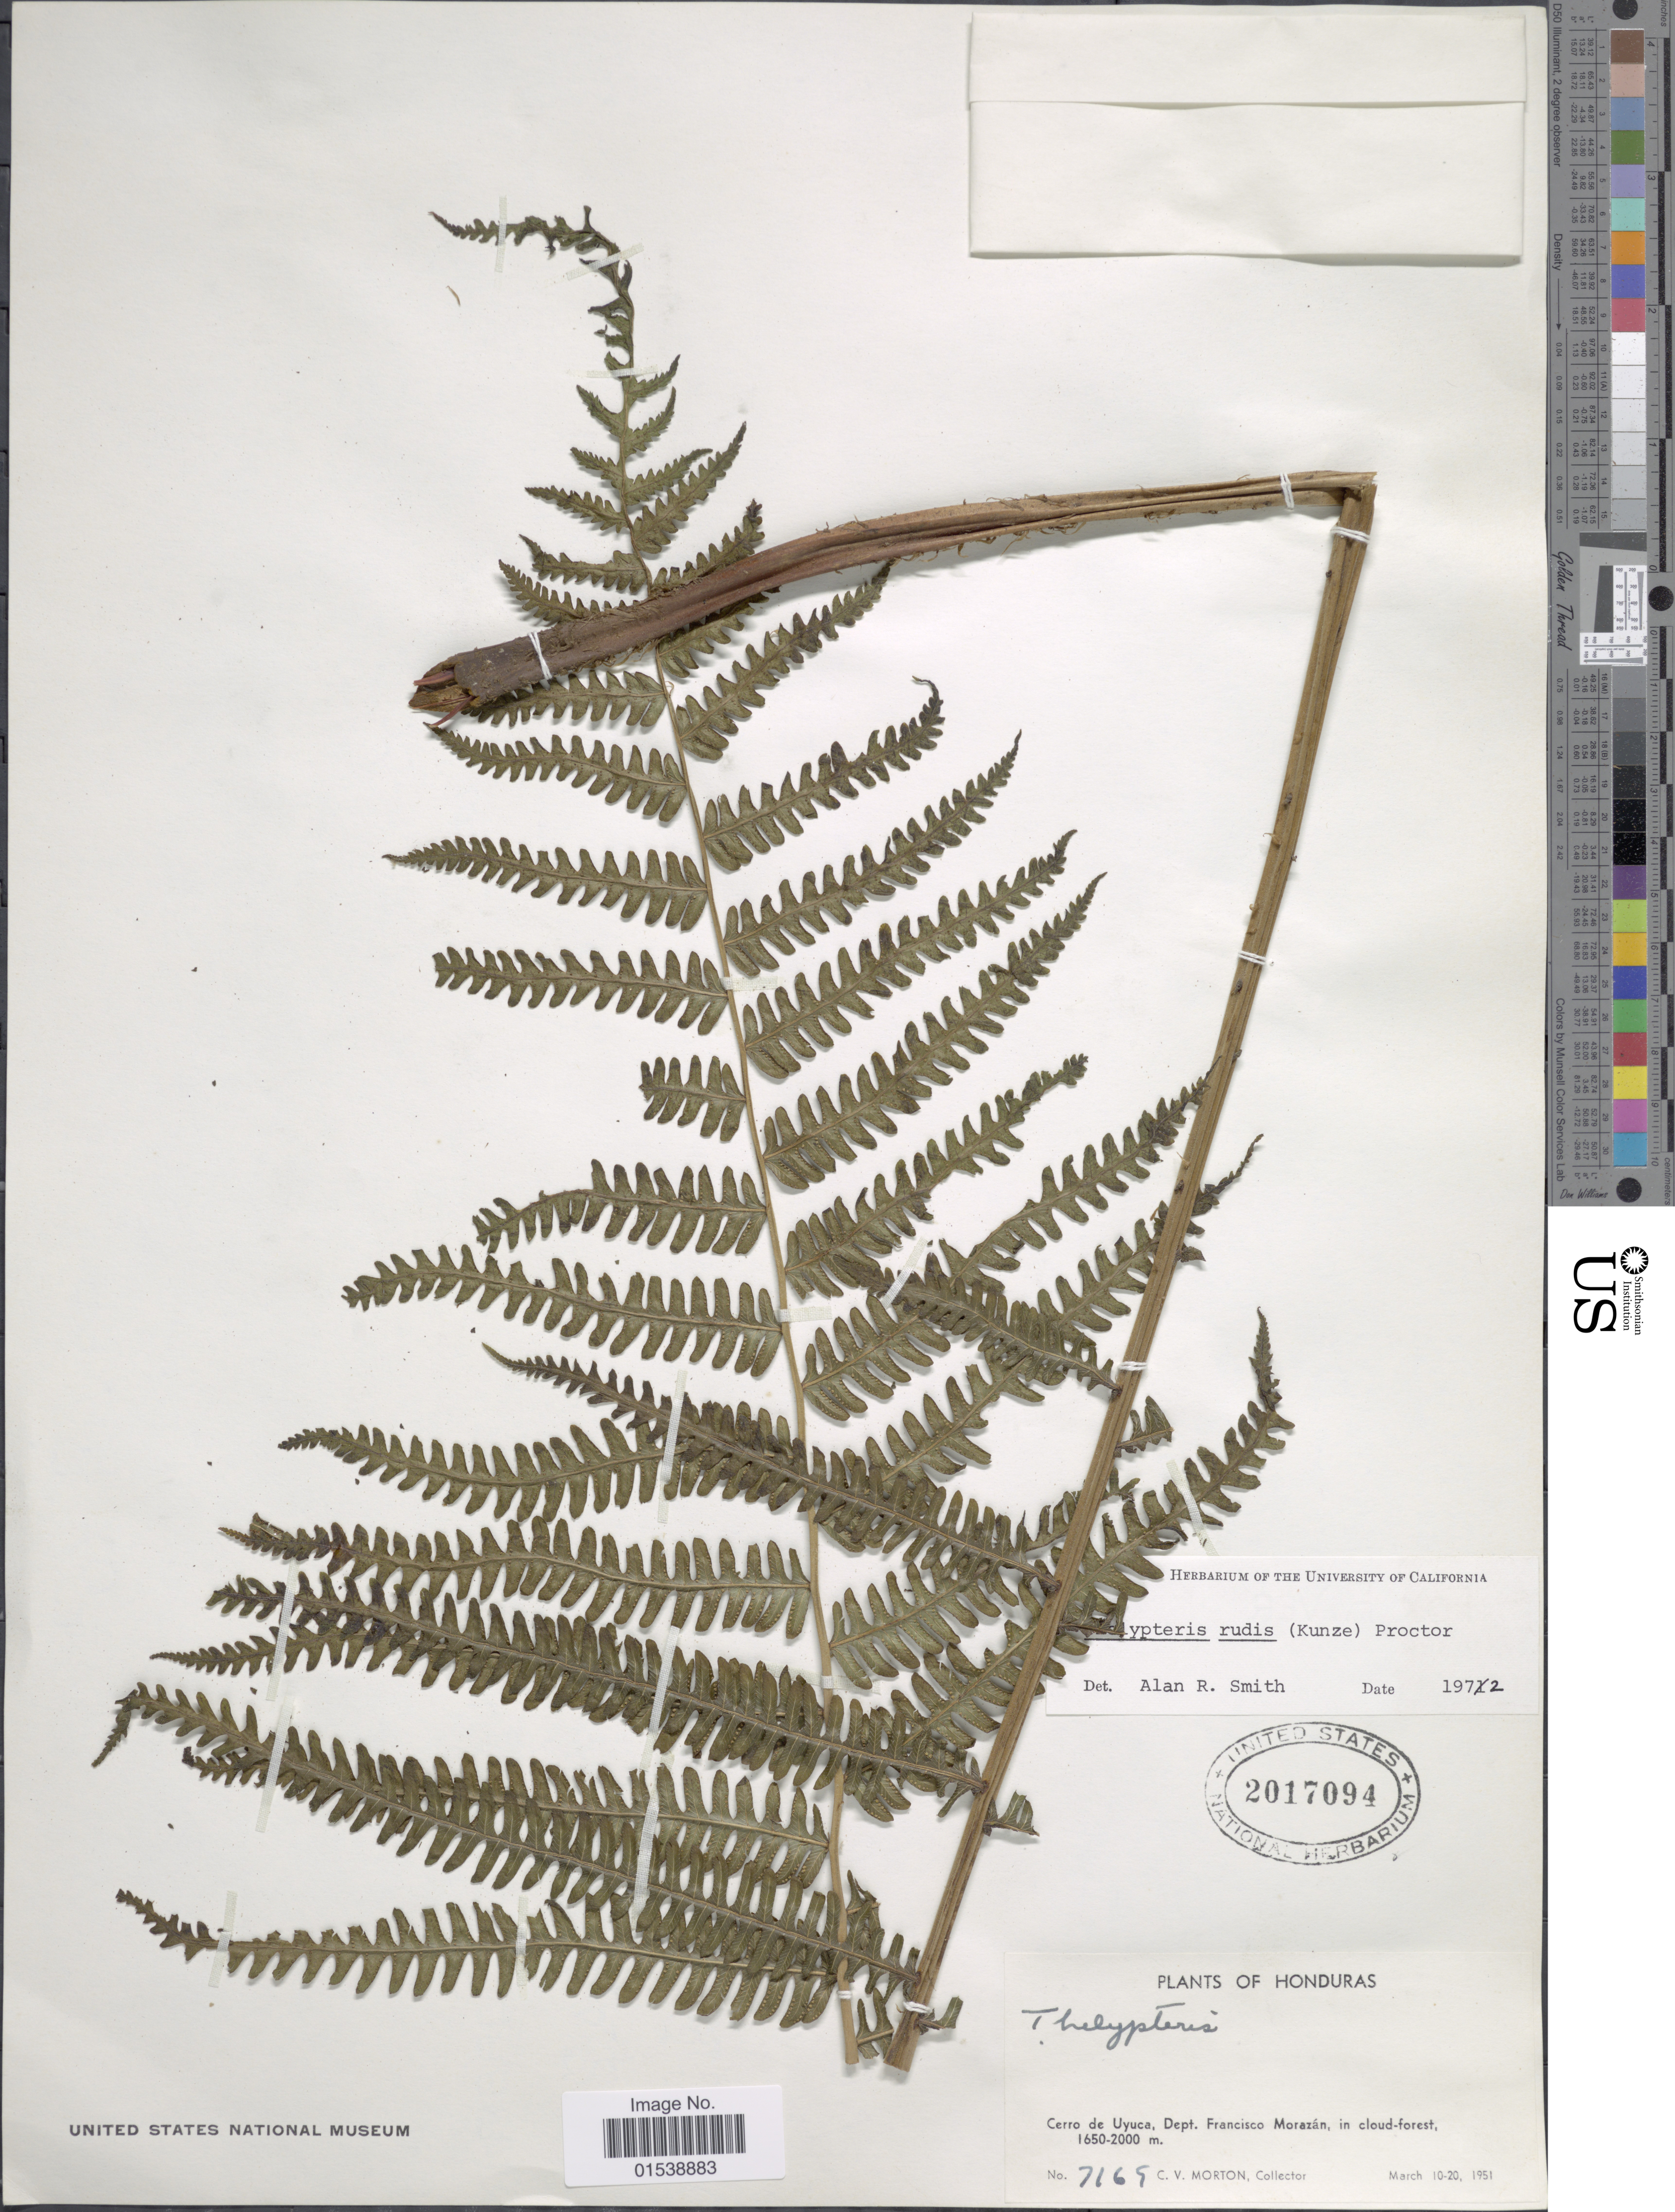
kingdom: Plantae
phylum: Tracheophyta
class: Polypodiopsida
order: Polypodiales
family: Thelypteridaceae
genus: Amauropelta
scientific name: Amauropelta rudis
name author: (Kunze) Pic. Serm.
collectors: C. V. Morton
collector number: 7169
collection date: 1951-03-10/1951-03-20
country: Honduras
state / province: Fco. Morazán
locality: Cerro de Uyuca, Dept. Francisco Morazan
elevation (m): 1650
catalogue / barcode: US 2017094